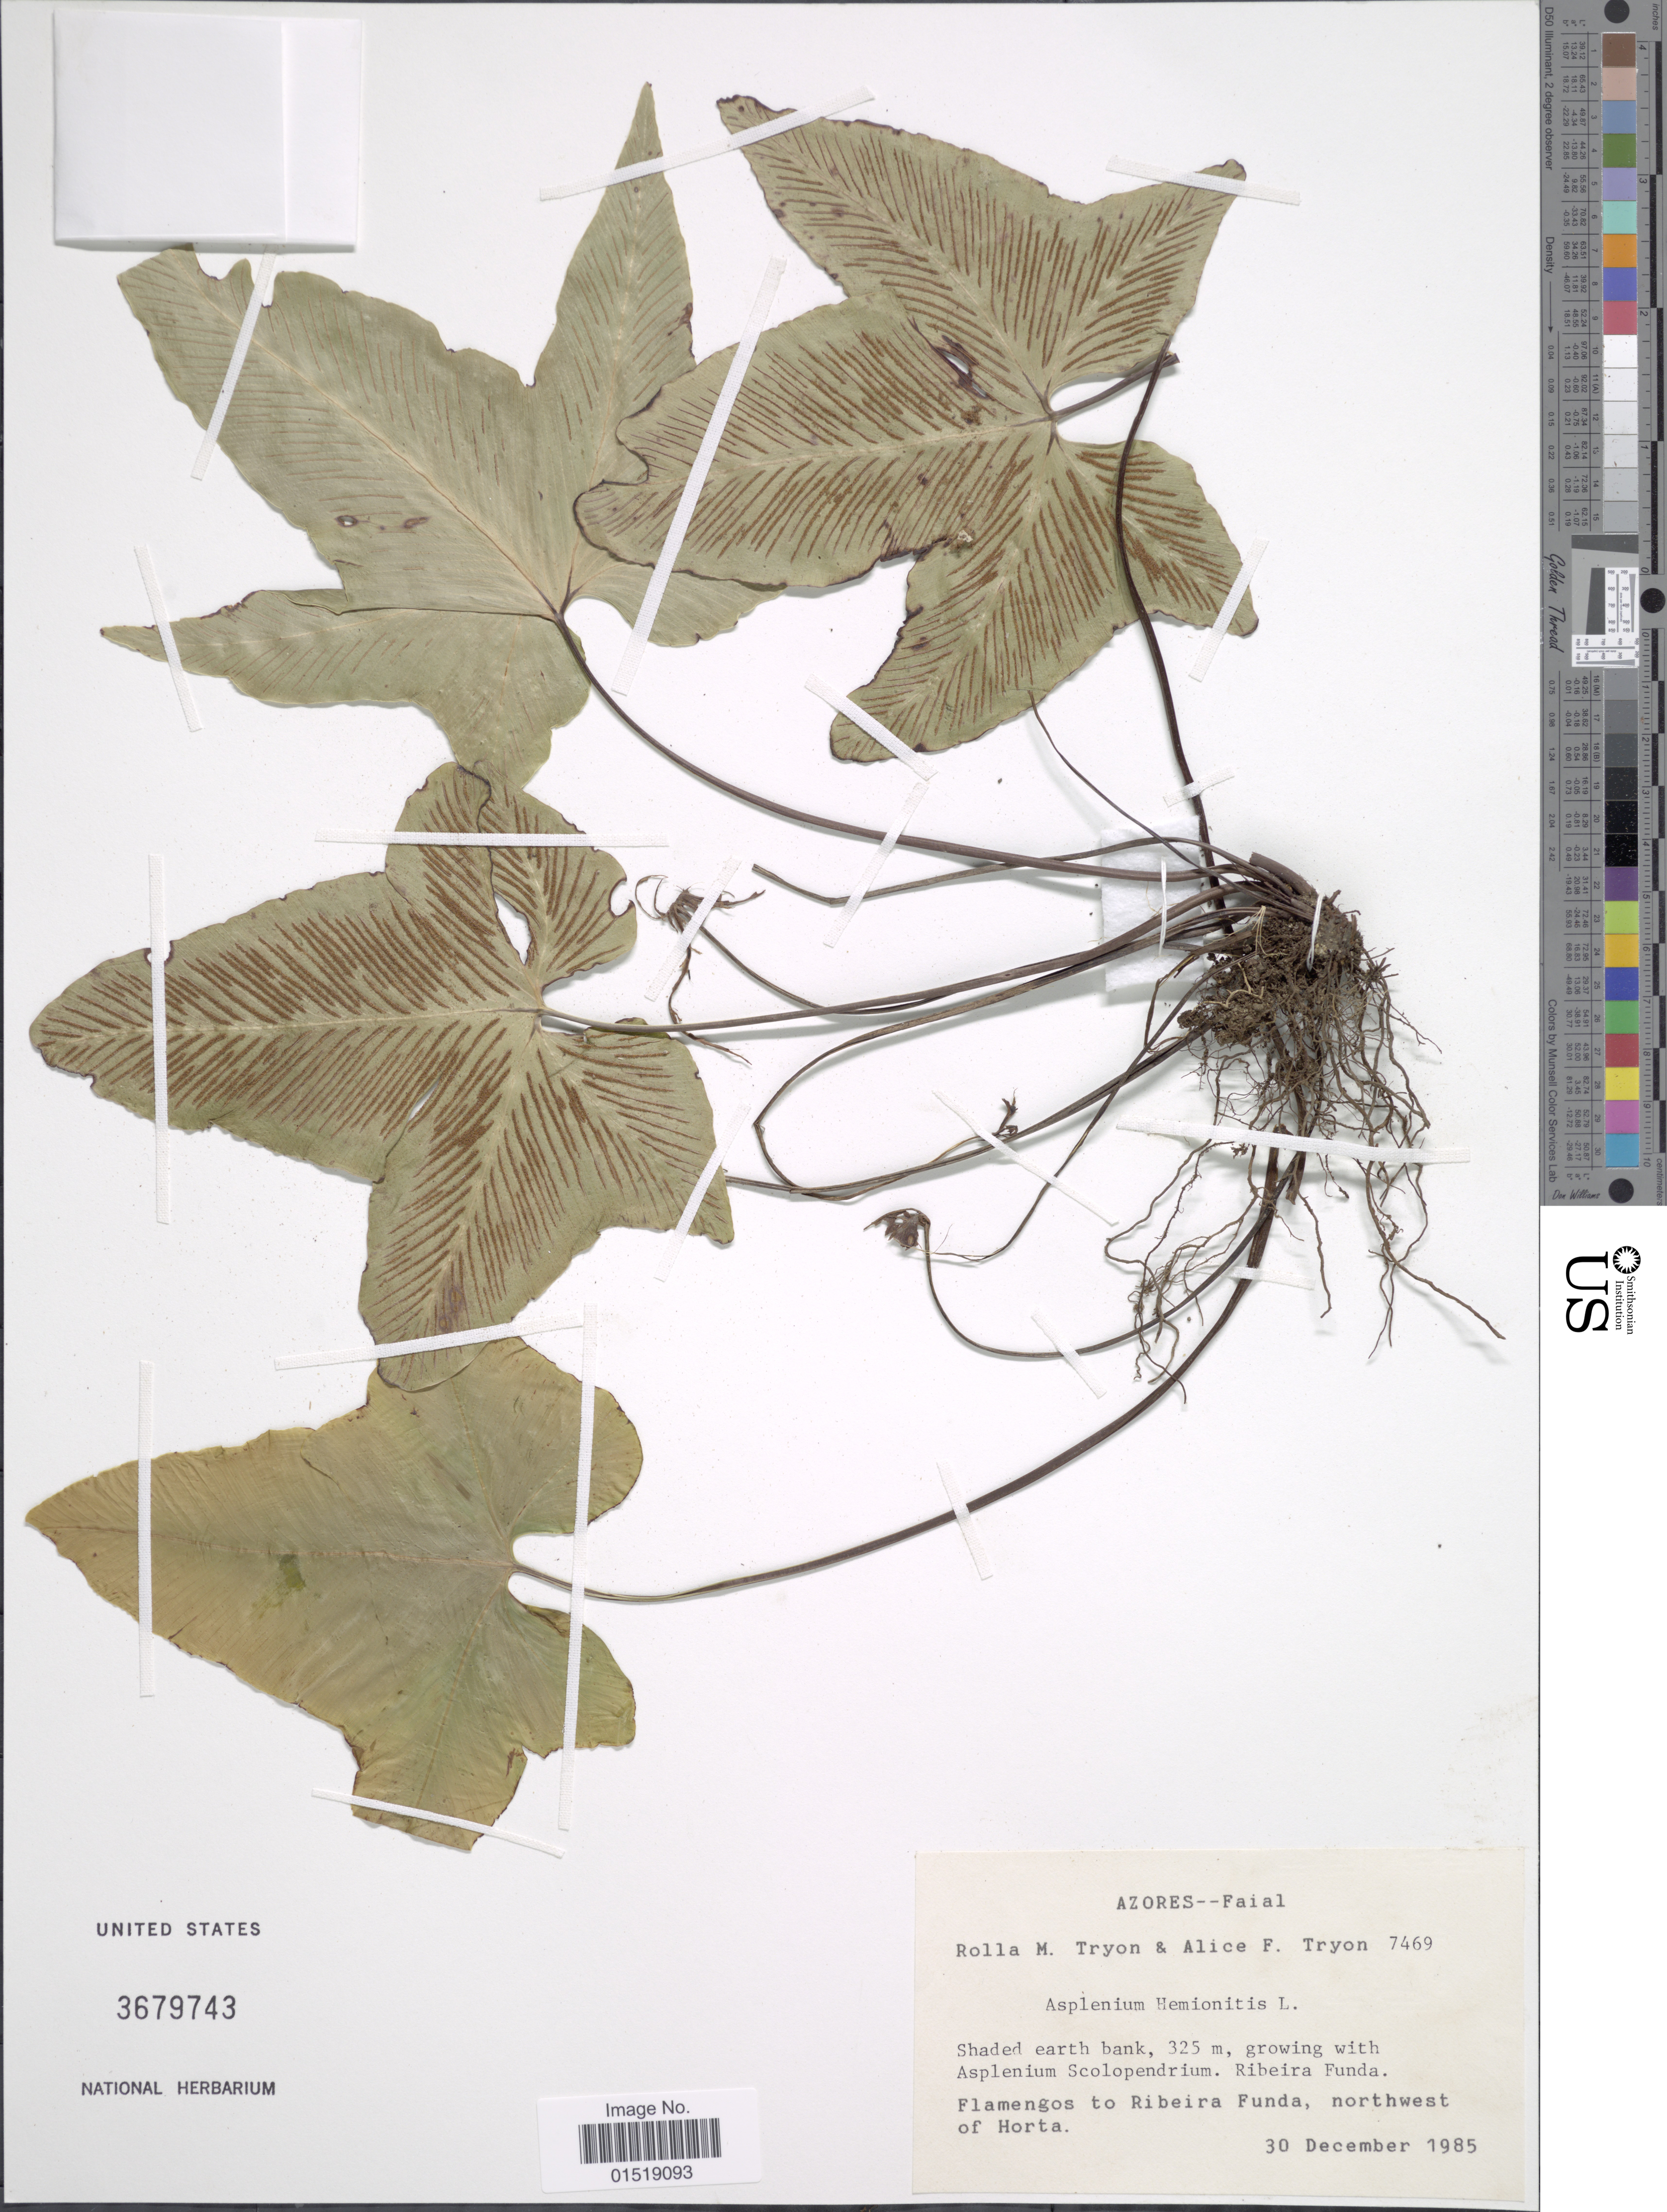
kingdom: Plantae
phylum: Tracheophyta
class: Polypodiopsida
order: Polypodiales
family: Aspleniaceae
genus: Asplenium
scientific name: Asplenium hemionitis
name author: L.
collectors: R. M. Tryon & A. F. Tryon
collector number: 7469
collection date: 1985-12-30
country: Portugal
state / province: Azores (Aut. Reg.)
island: Faial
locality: Faial. Flamengos to Ribeira Funda, northwest of Horta.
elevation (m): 325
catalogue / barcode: US 3679743